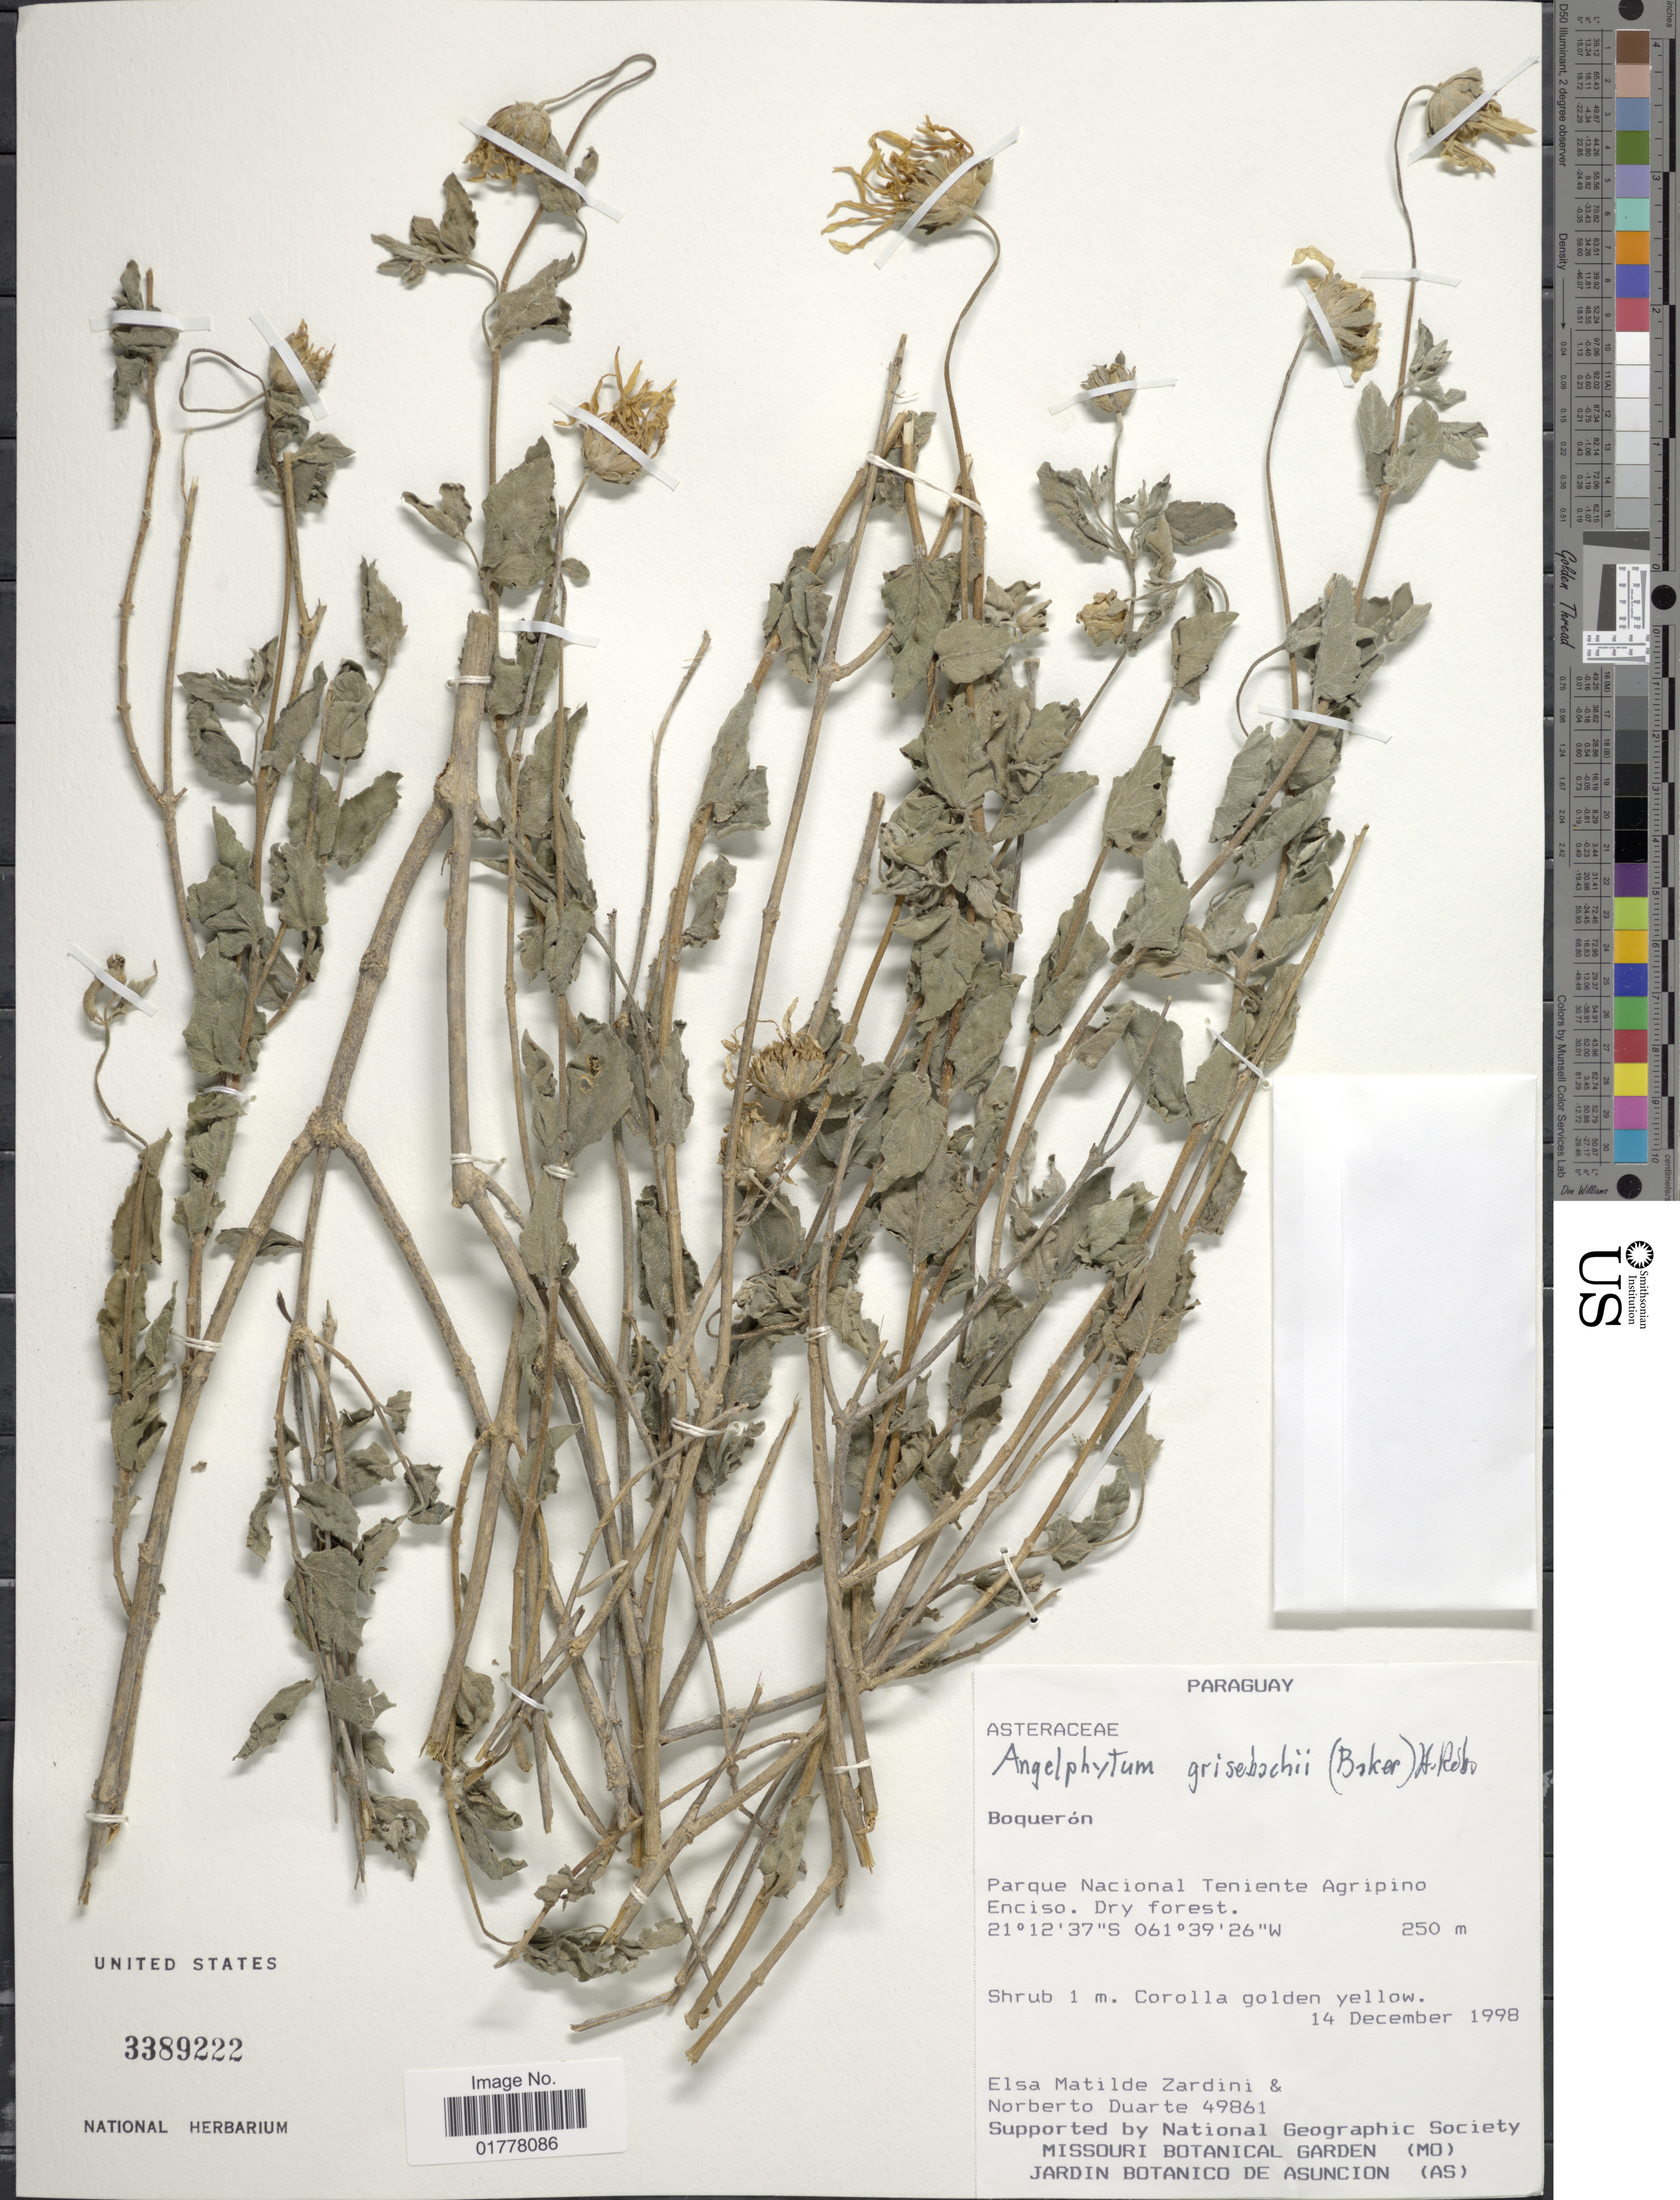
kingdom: Plantae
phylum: Tracheophyta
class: Magnoliopsida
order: Asterales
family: Asteraceae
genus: Angelphytum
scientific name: Angelphytum grisebachii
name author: Baker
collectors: E. M. Zardini & N. Duarte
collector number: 49861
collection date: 1998-12-14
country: Paraguay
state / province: Boqueron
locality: Boquerón. Parque Nacional Teniente Agripino Enciso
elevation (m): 250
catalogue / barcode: US 3389222